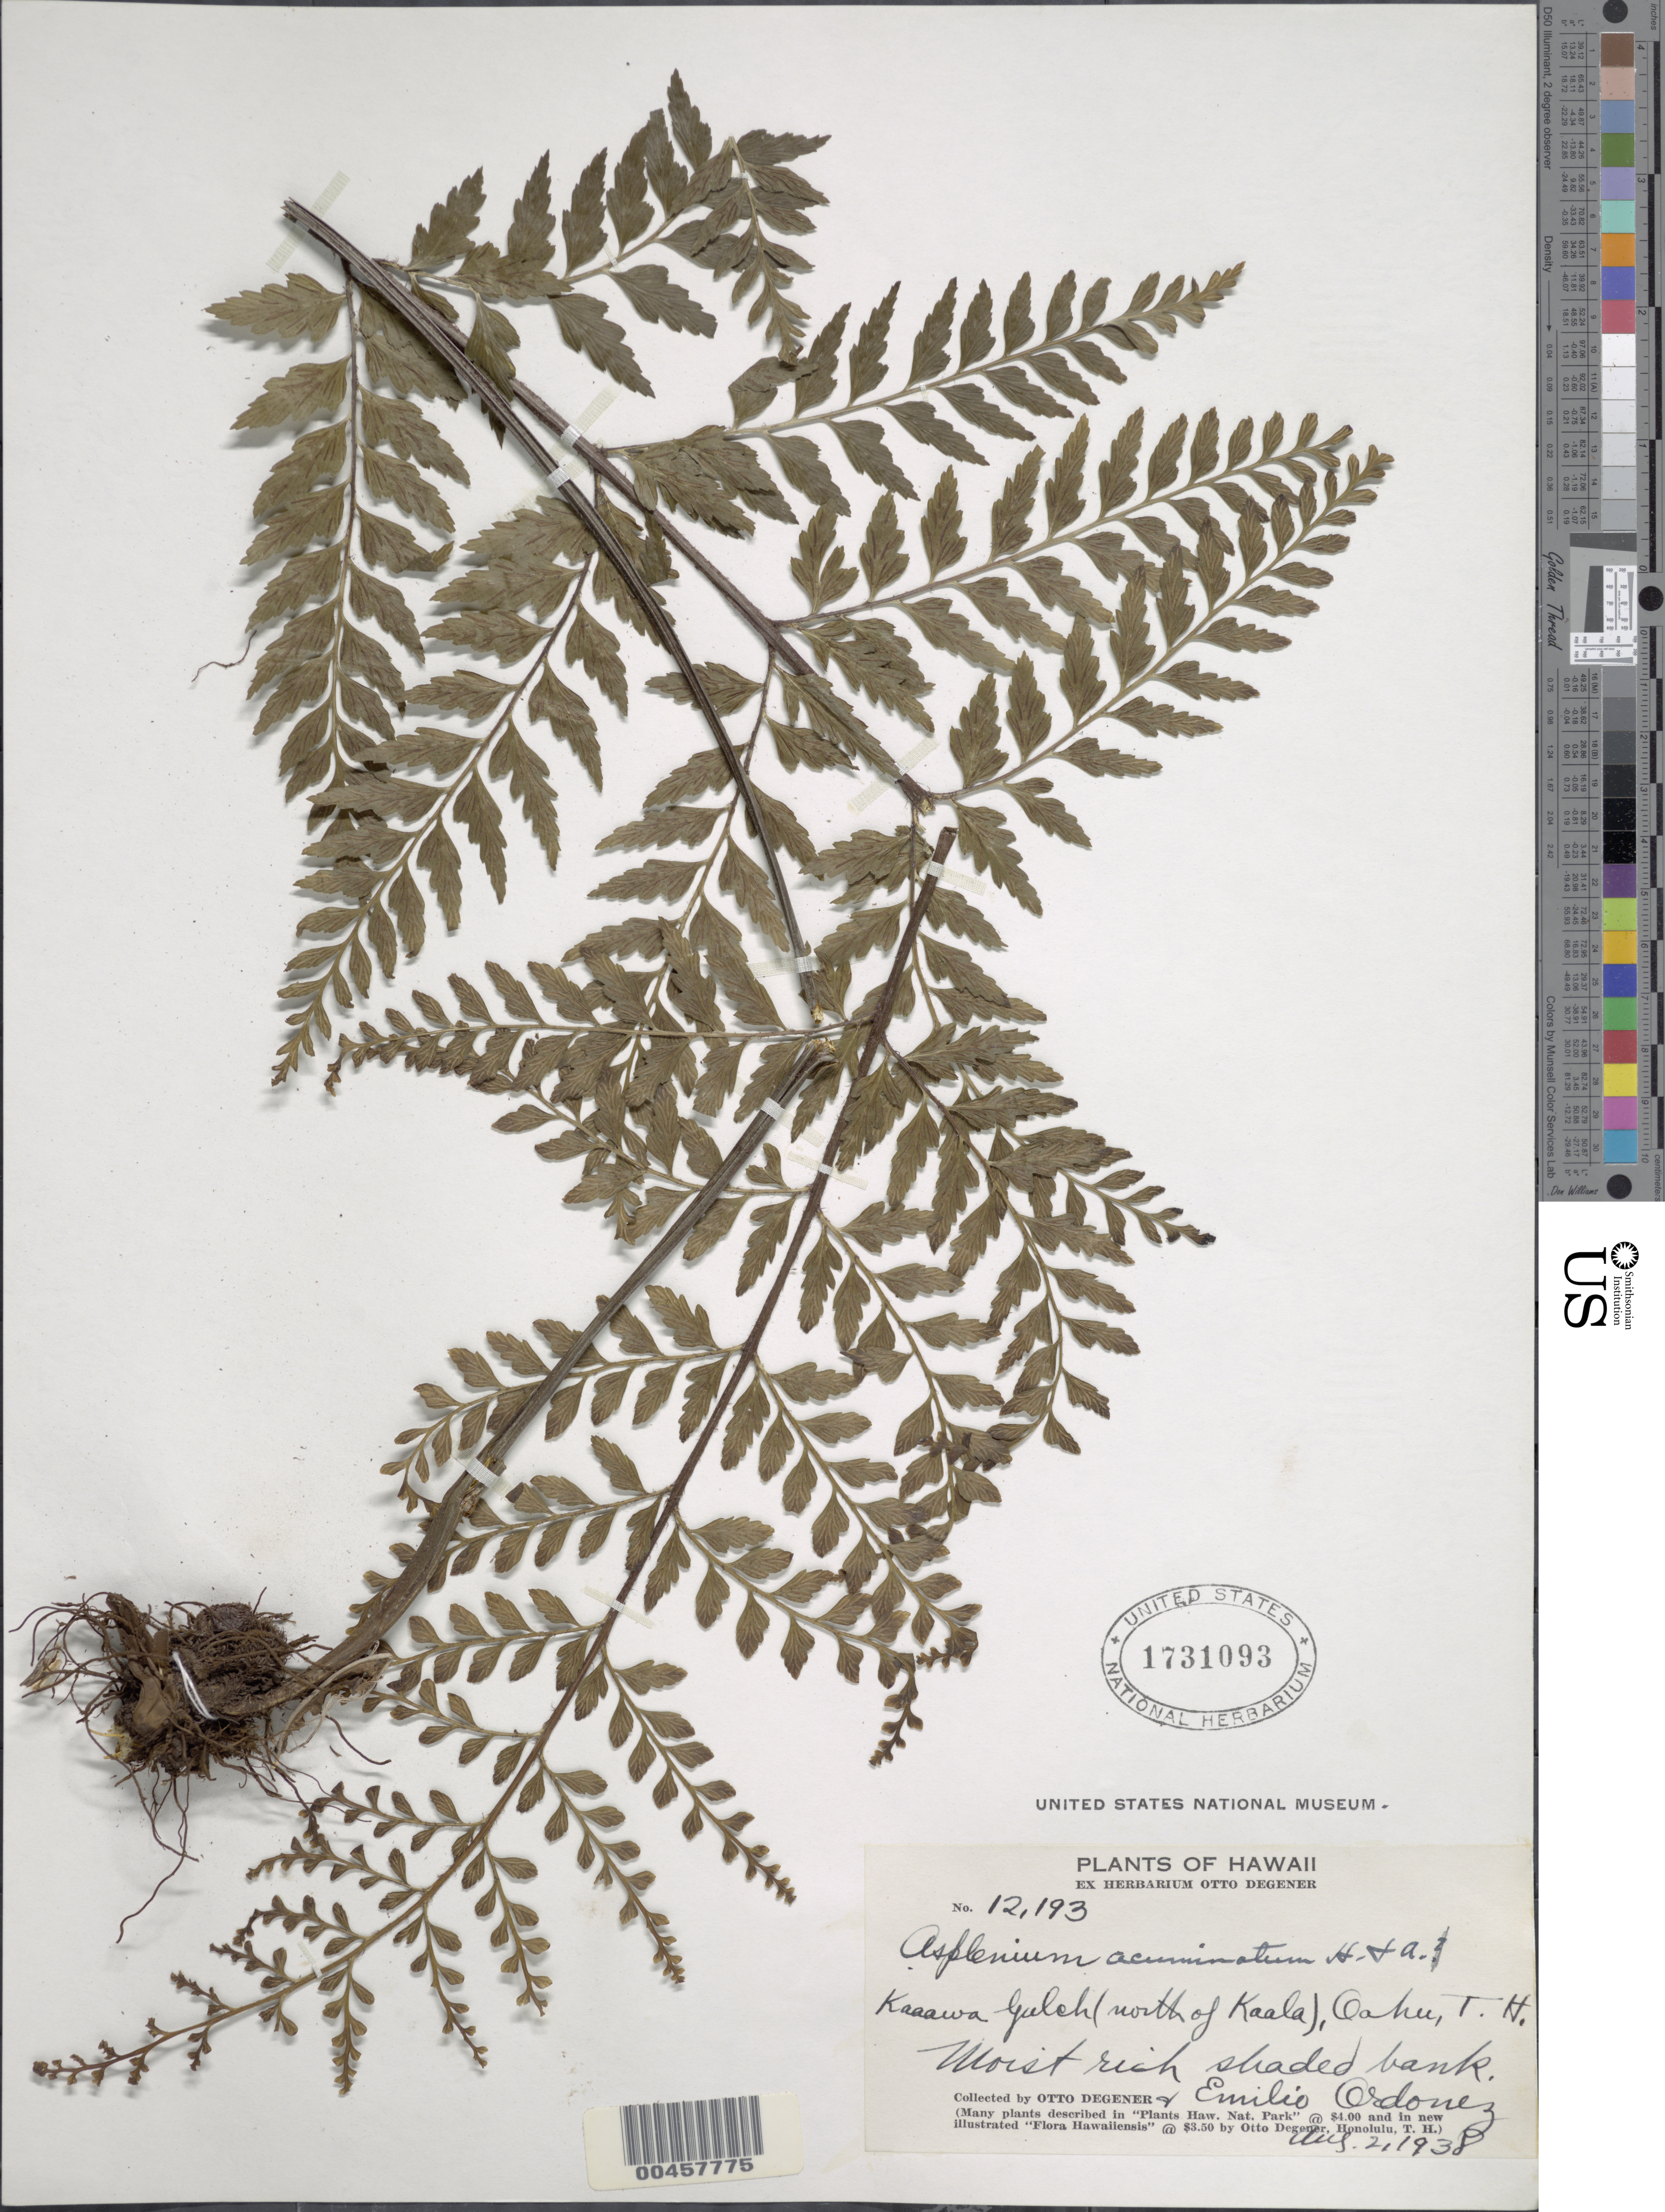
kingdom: Plantae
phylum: Tracheophyta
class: Polypodiopsida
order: Polypodiales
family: Aspleniaceae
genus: Asplenium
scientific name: Asplenium acuminatum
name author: Hook. & Arn.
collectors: O. Degener & E. Ordonez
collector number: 12193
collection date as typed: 2 Aug 1938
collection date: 1938-08-02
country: United States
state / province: Hawaii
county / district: Honolulu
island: Oahu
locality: Kaaawa Gulch (north of Kaala), Oahu, T.H.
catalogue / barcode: US 1731093